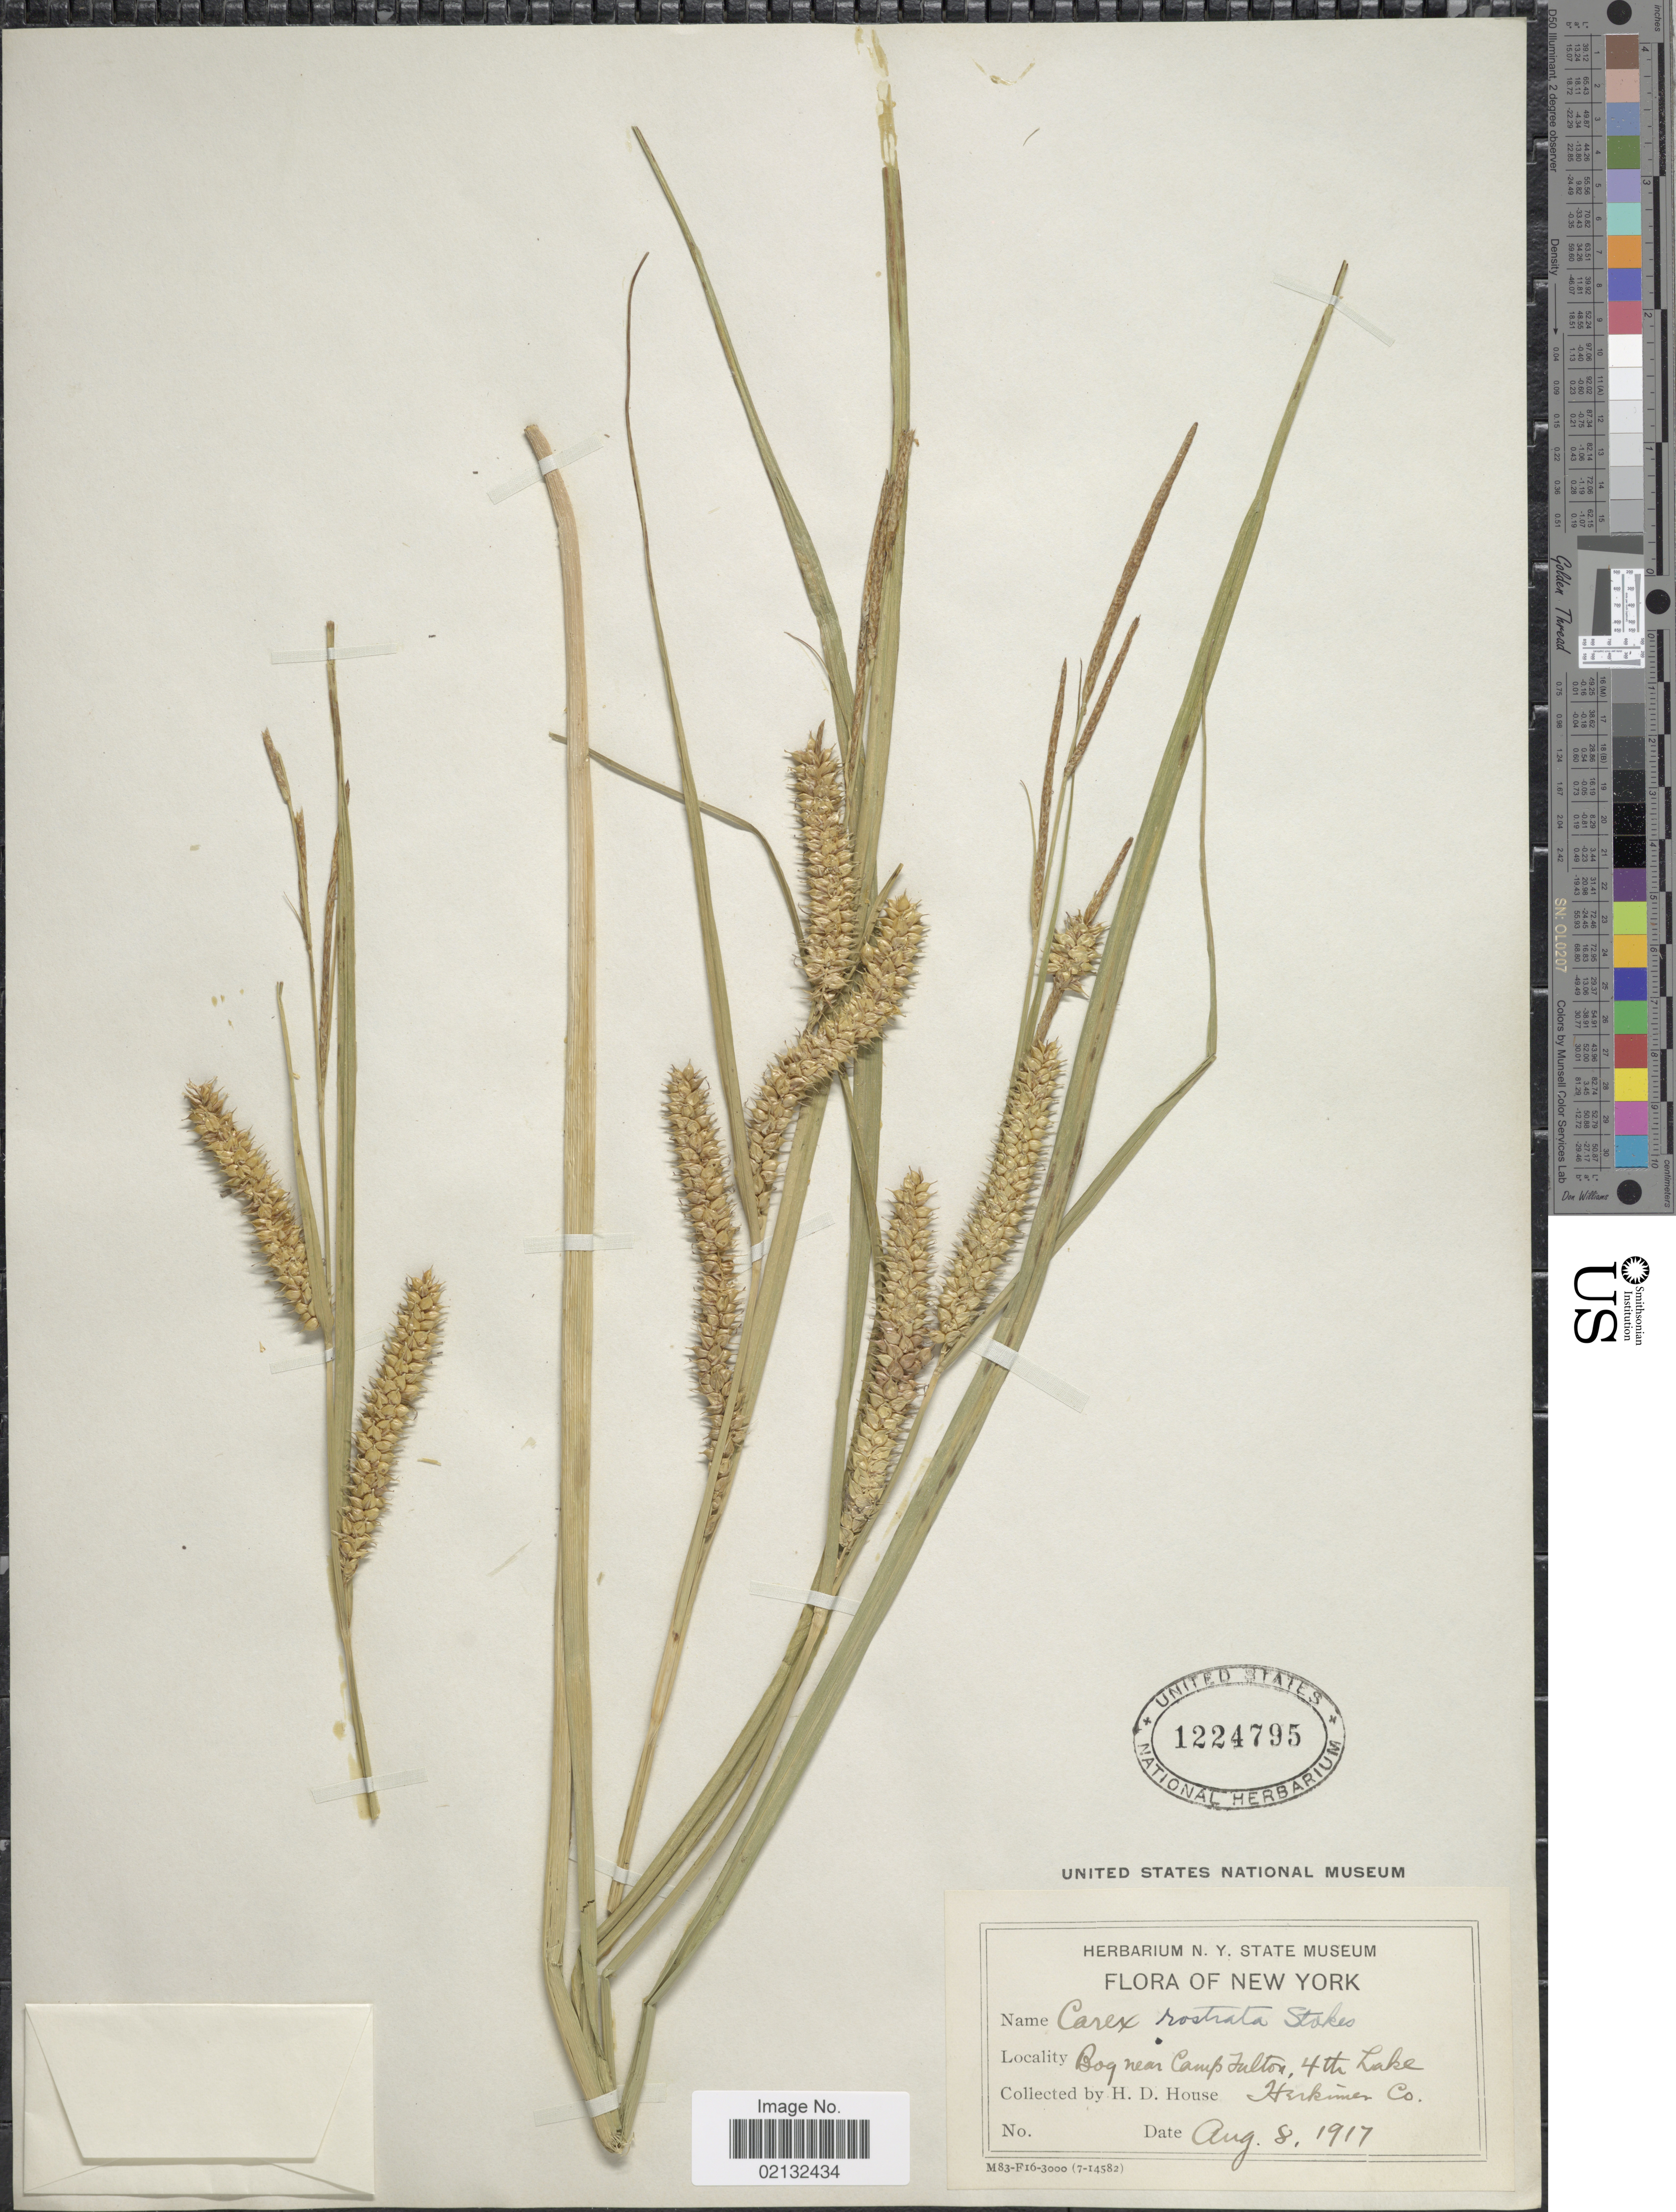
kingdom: Plantae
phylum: Tracheophyta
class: Liliopsida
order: Poales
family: Cyperaceae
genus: Carex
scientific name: Carex rostrata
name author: Stokes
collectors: H. D. House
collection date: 1917-08-08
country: United States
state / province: New York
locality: Bog near Camp Fulton, 4th Lake. Herkimer Co.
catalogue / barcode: US 1224795